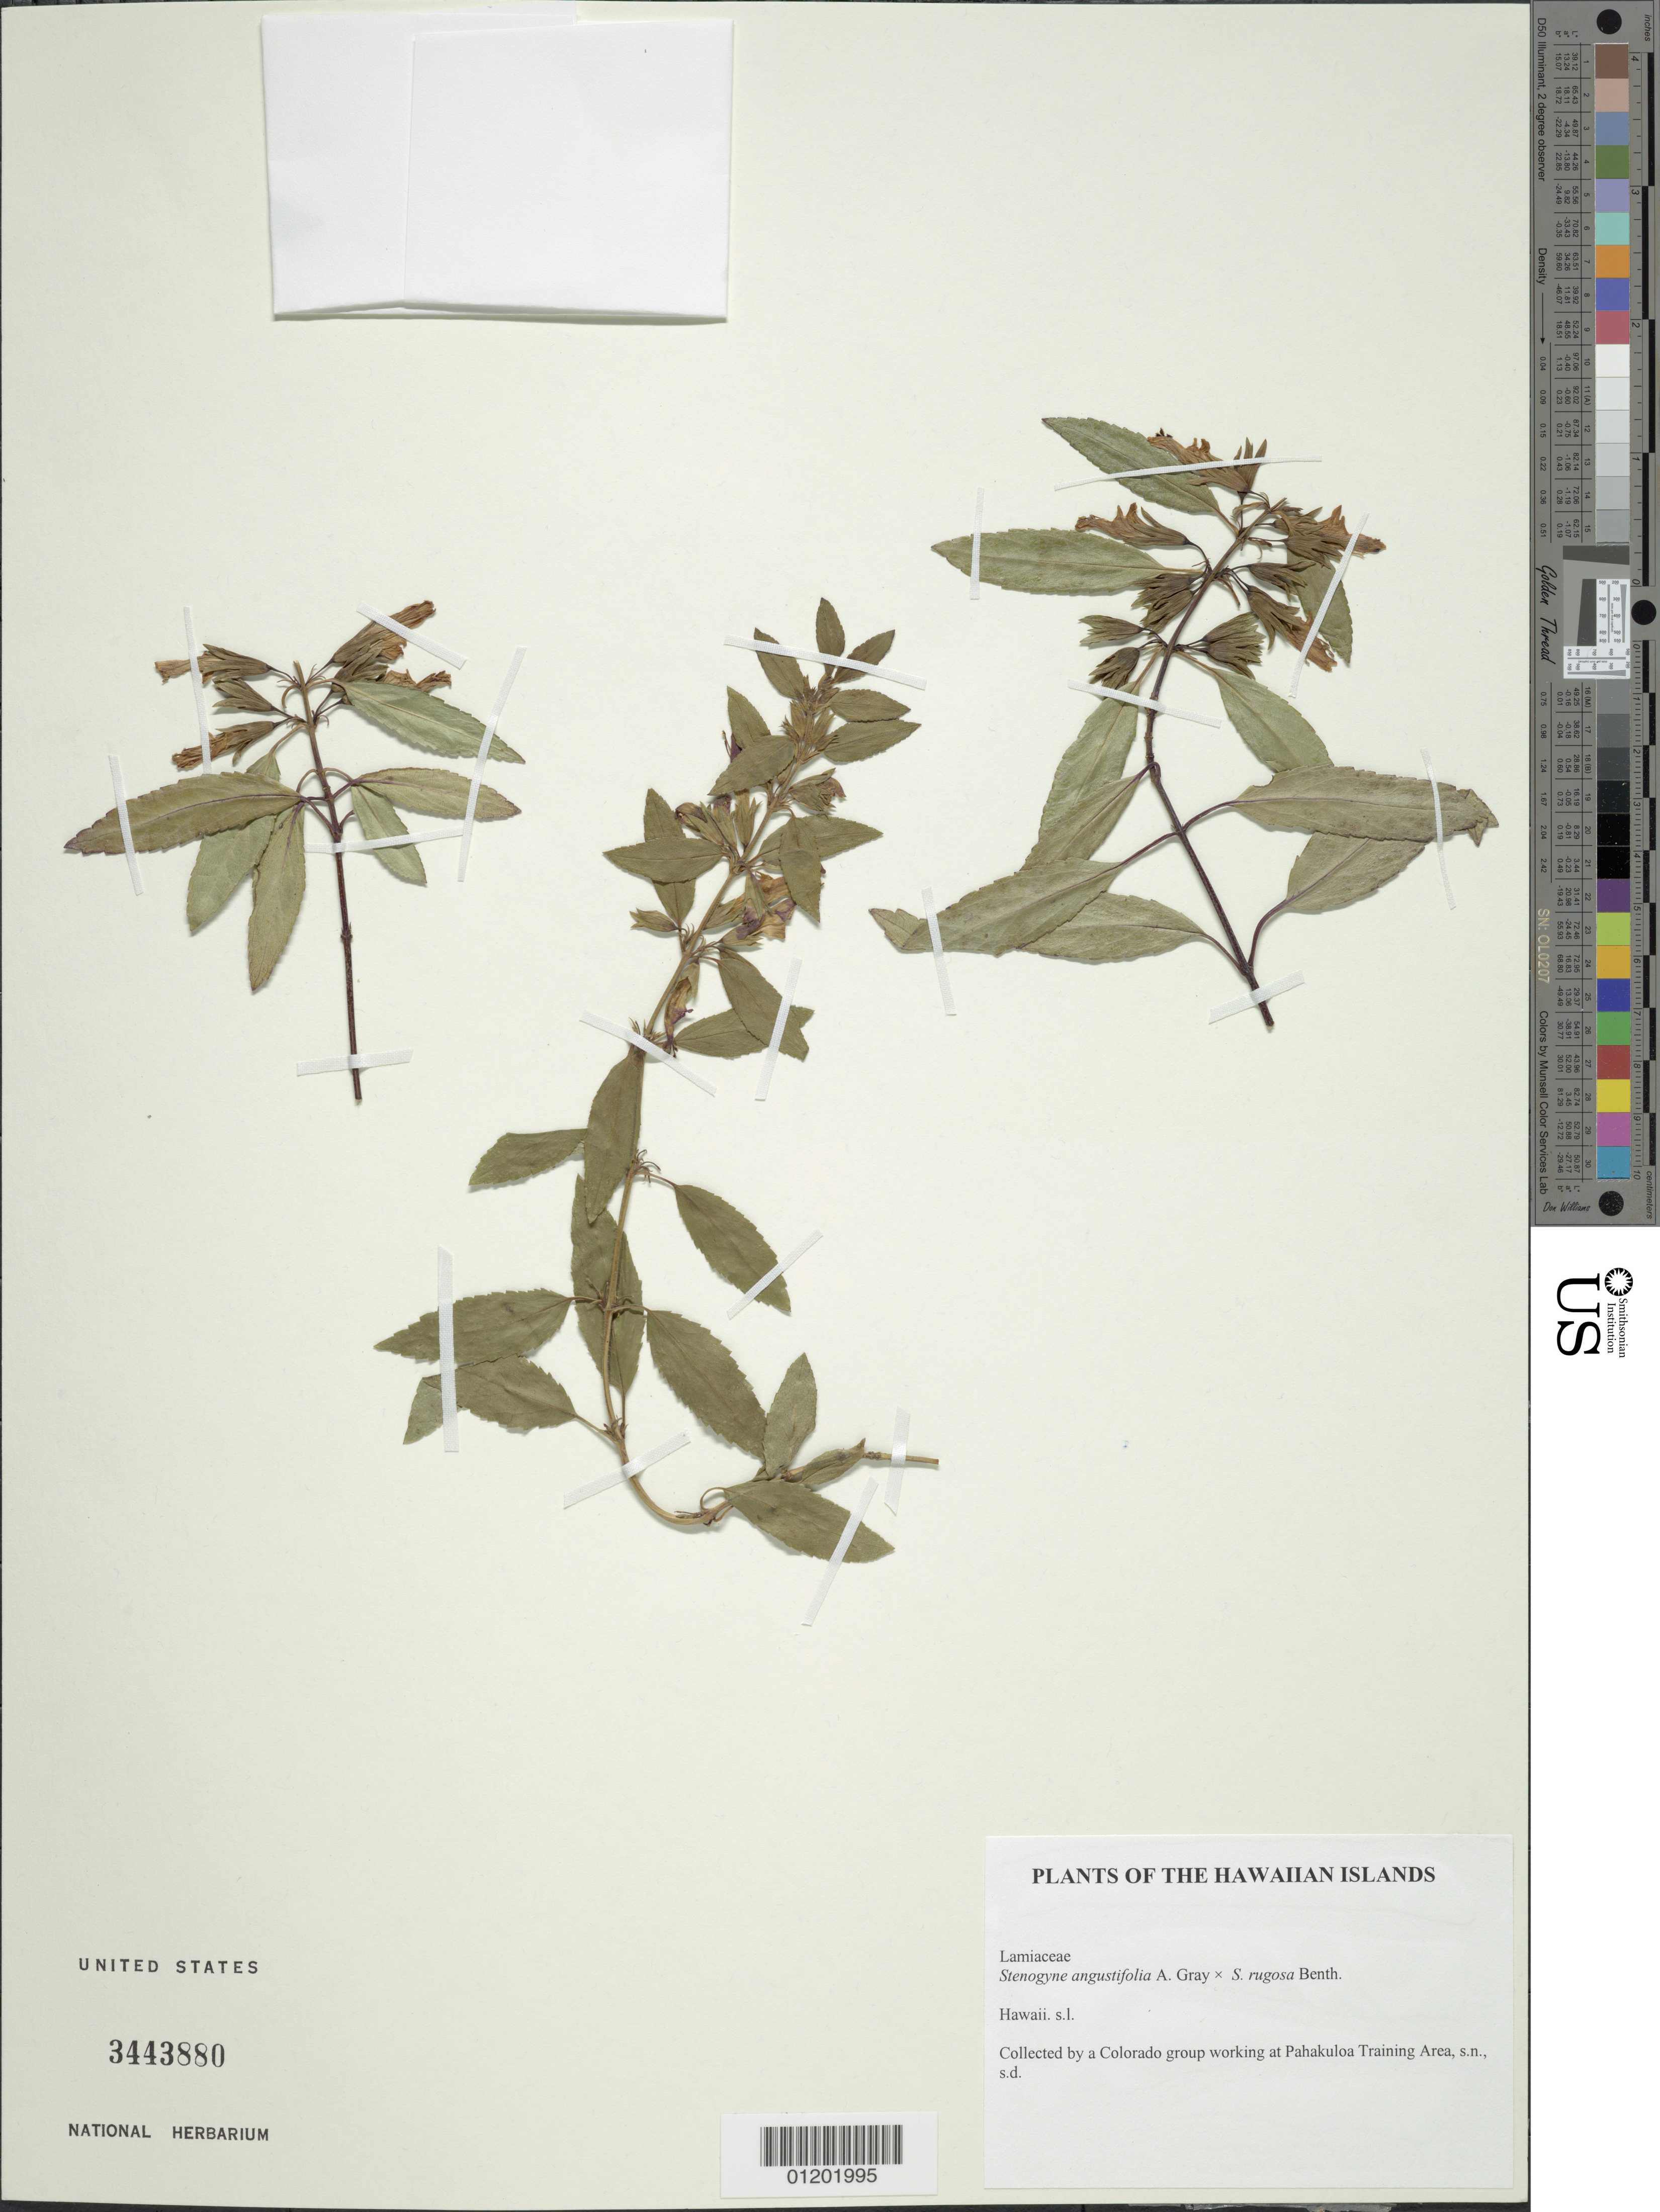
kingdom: Plantae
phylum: Tracheophyta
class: Magnoliopsida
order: Lamiales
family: Lamiaceae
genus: Stenogyne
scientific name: Stenogyne angustifolia x S. rugosa Benth.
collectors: S. G. Weller & A. Sakai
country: United States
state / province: Hawaii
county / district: Hawaii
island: Hawaii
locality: s.l.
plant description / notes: Hybrid of S. angustifolia A. Gray × S. rugosa Benth. Collected by a Colorado group working at Pahakuloa Training Area.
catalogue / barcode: US 3443880